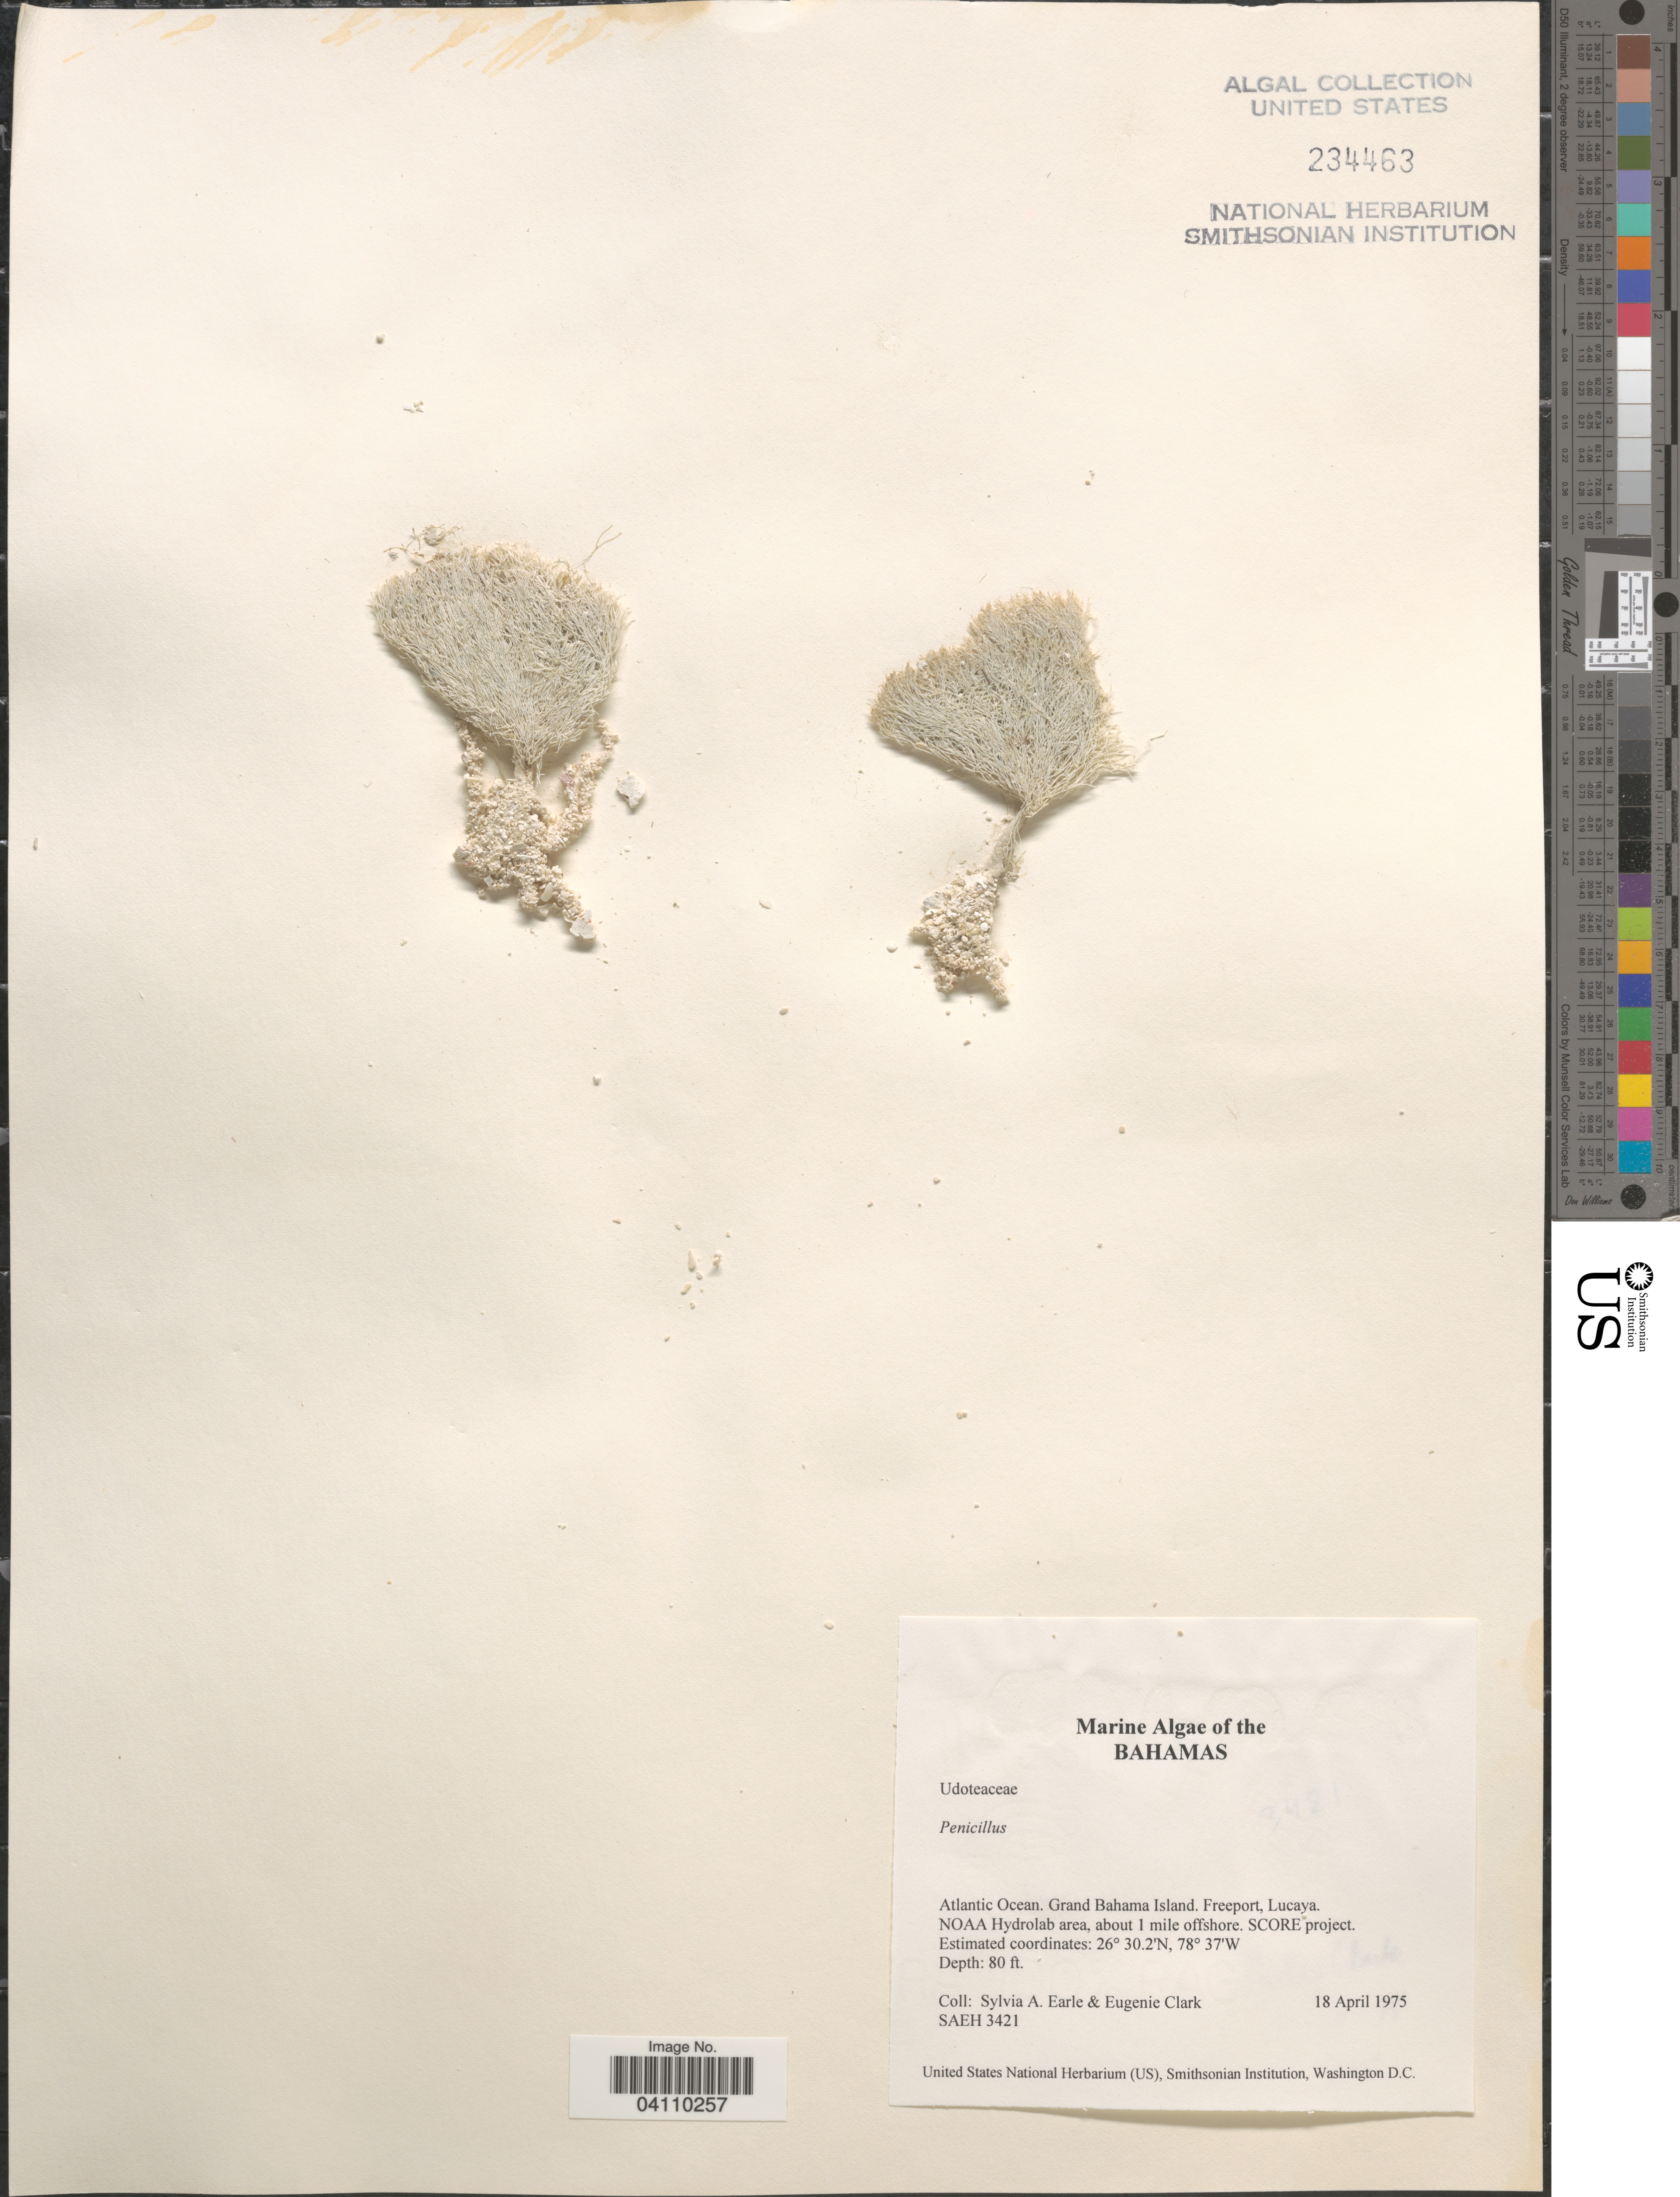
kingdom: Plantae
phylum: Chlorophyta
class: Ulvophyceae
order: Bryopsidales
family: Udoteaceae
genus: Penicillus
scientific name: Penicillus sp.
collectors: S. A. Earle & E. Clark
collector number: SAEH3421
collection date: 1975-04-18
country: Bahamas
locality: Atlantic Ocean. Grand Bahama Island. Freeport, Lucaya. NOAA Hydrolab area, about 1 mile offshore. SCORE project.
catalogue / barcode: US 234463